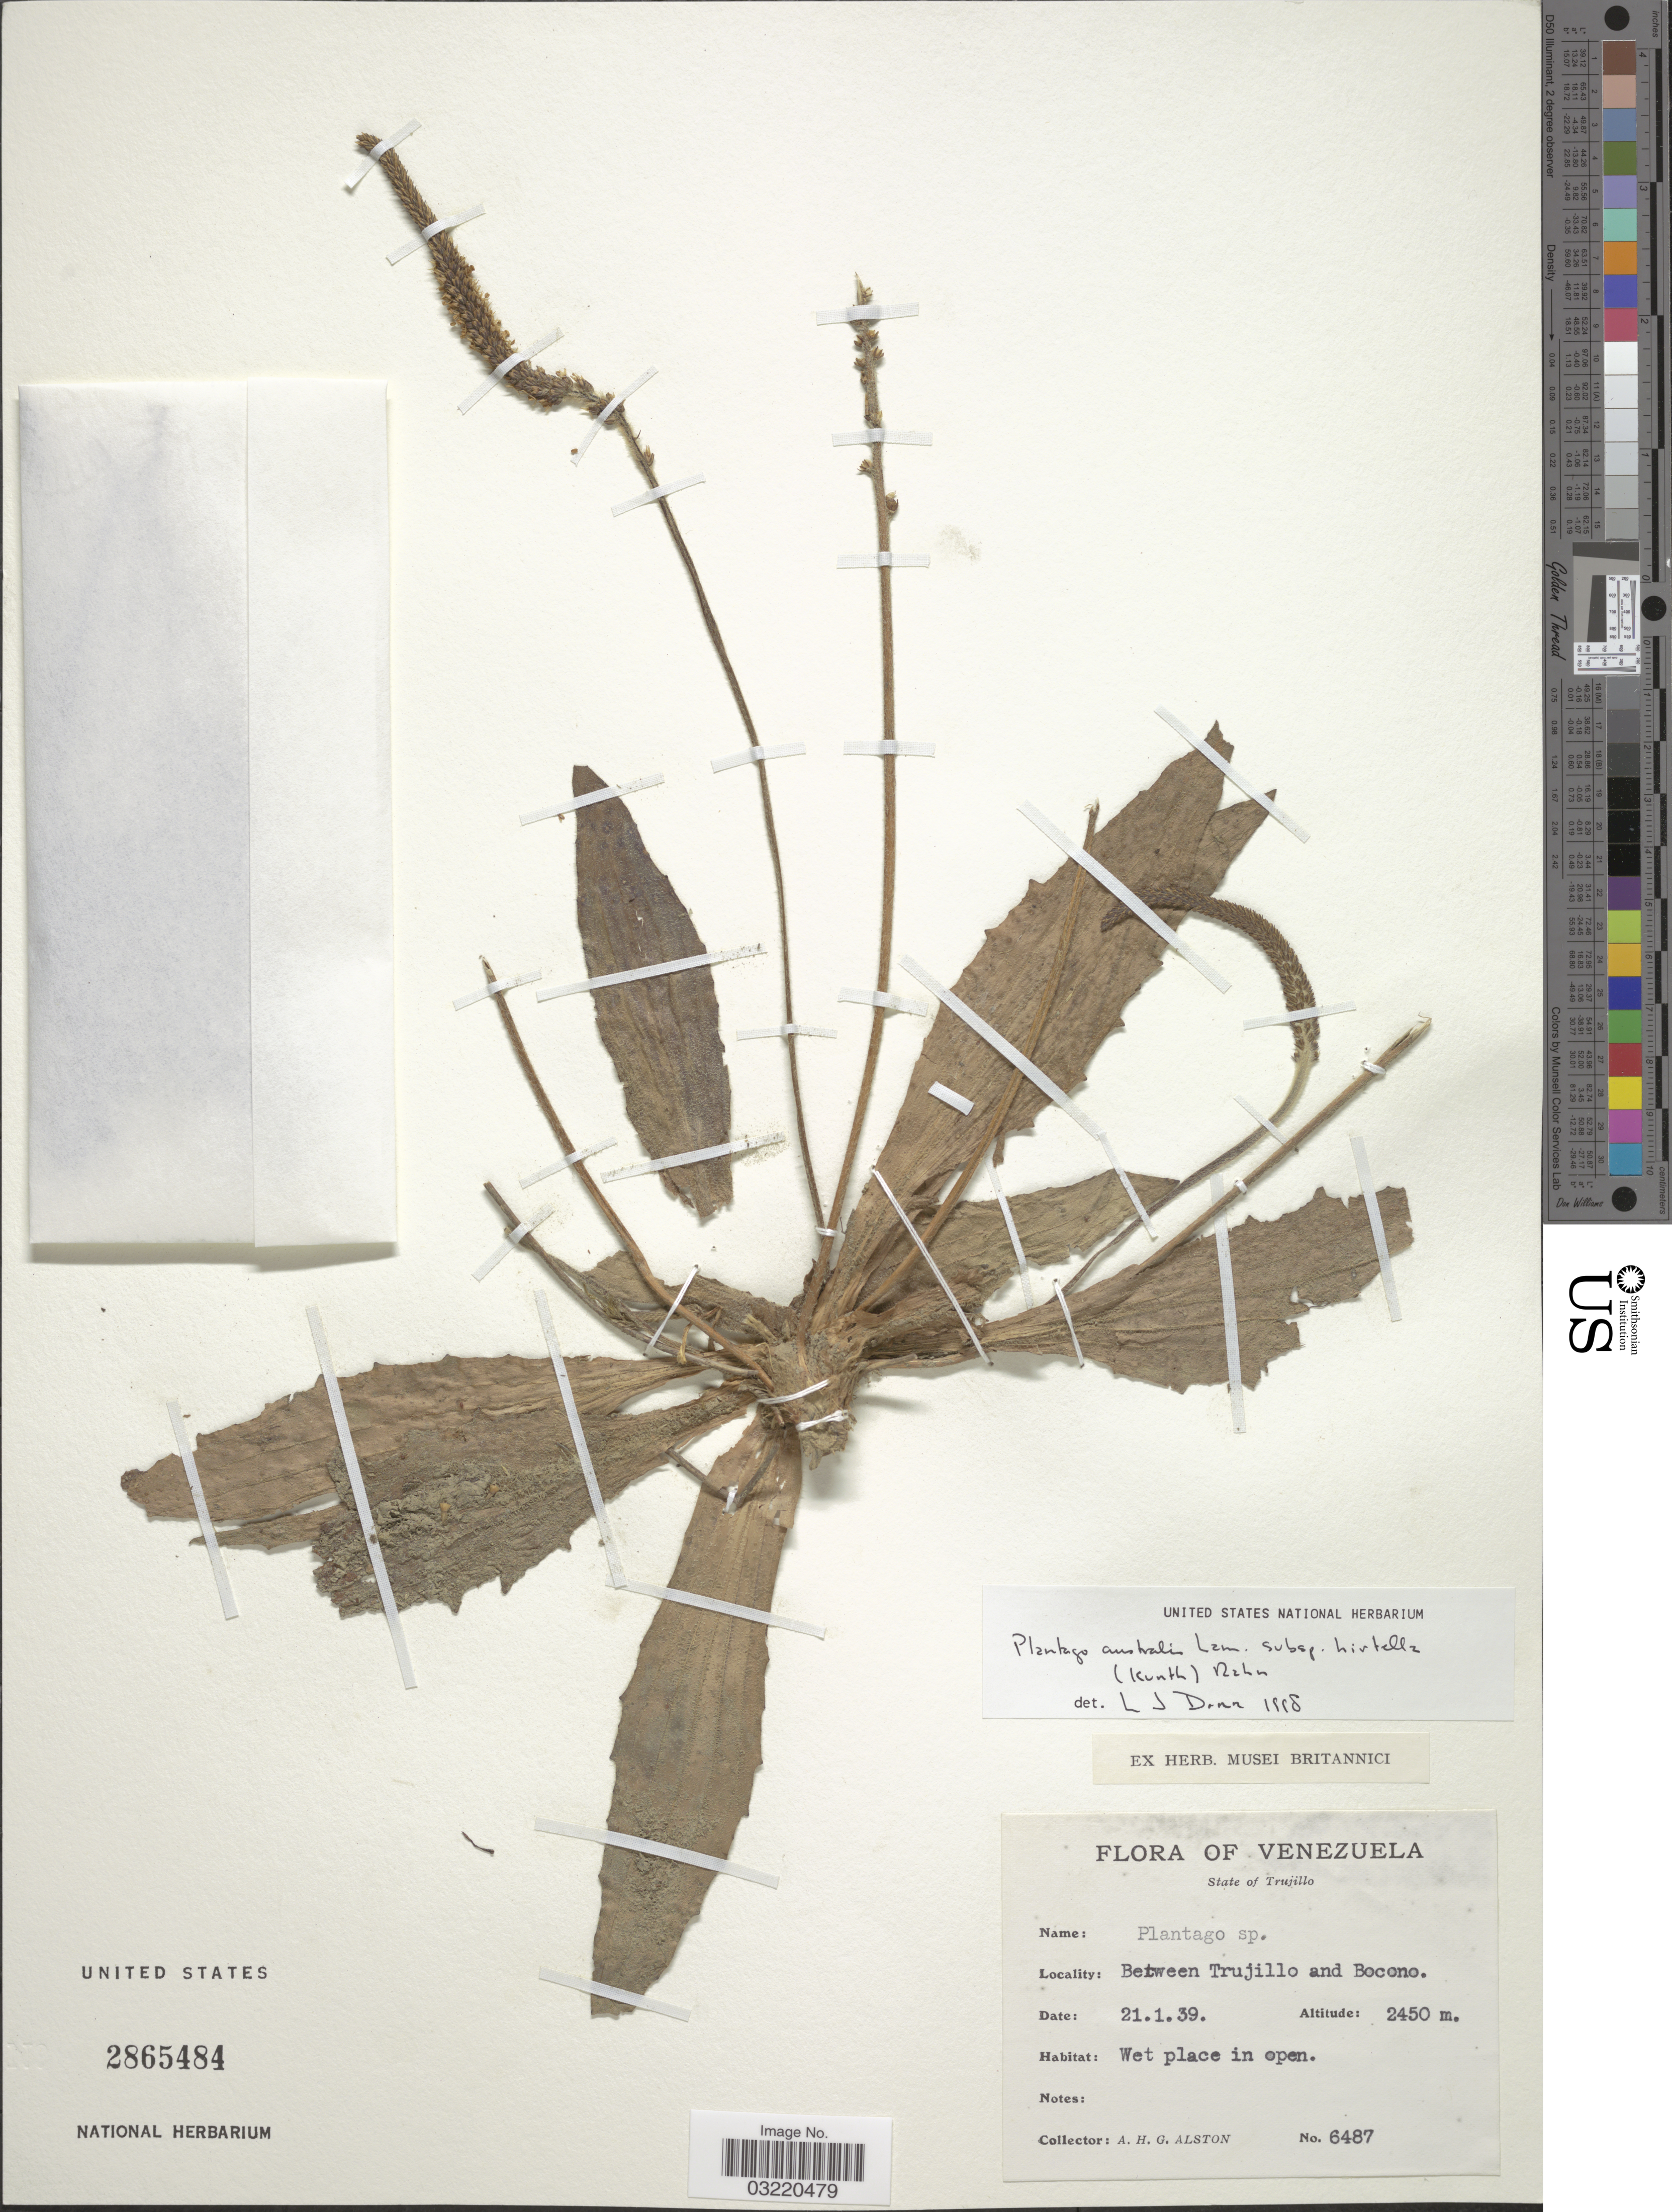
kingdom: Plantae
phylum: Tracheophyta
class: Magnoliopsida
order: Lamiales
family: Plantaginaceae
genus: Plantago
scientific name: Plantago australis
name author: Lam.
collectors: A. H. Alston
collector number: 6487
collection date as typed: Transcribed d/m/y: 21/1/39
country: Venezuela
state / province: Trujillo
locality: Between Trujillo and Bocono.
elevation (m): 2450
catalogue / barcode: US 2865484